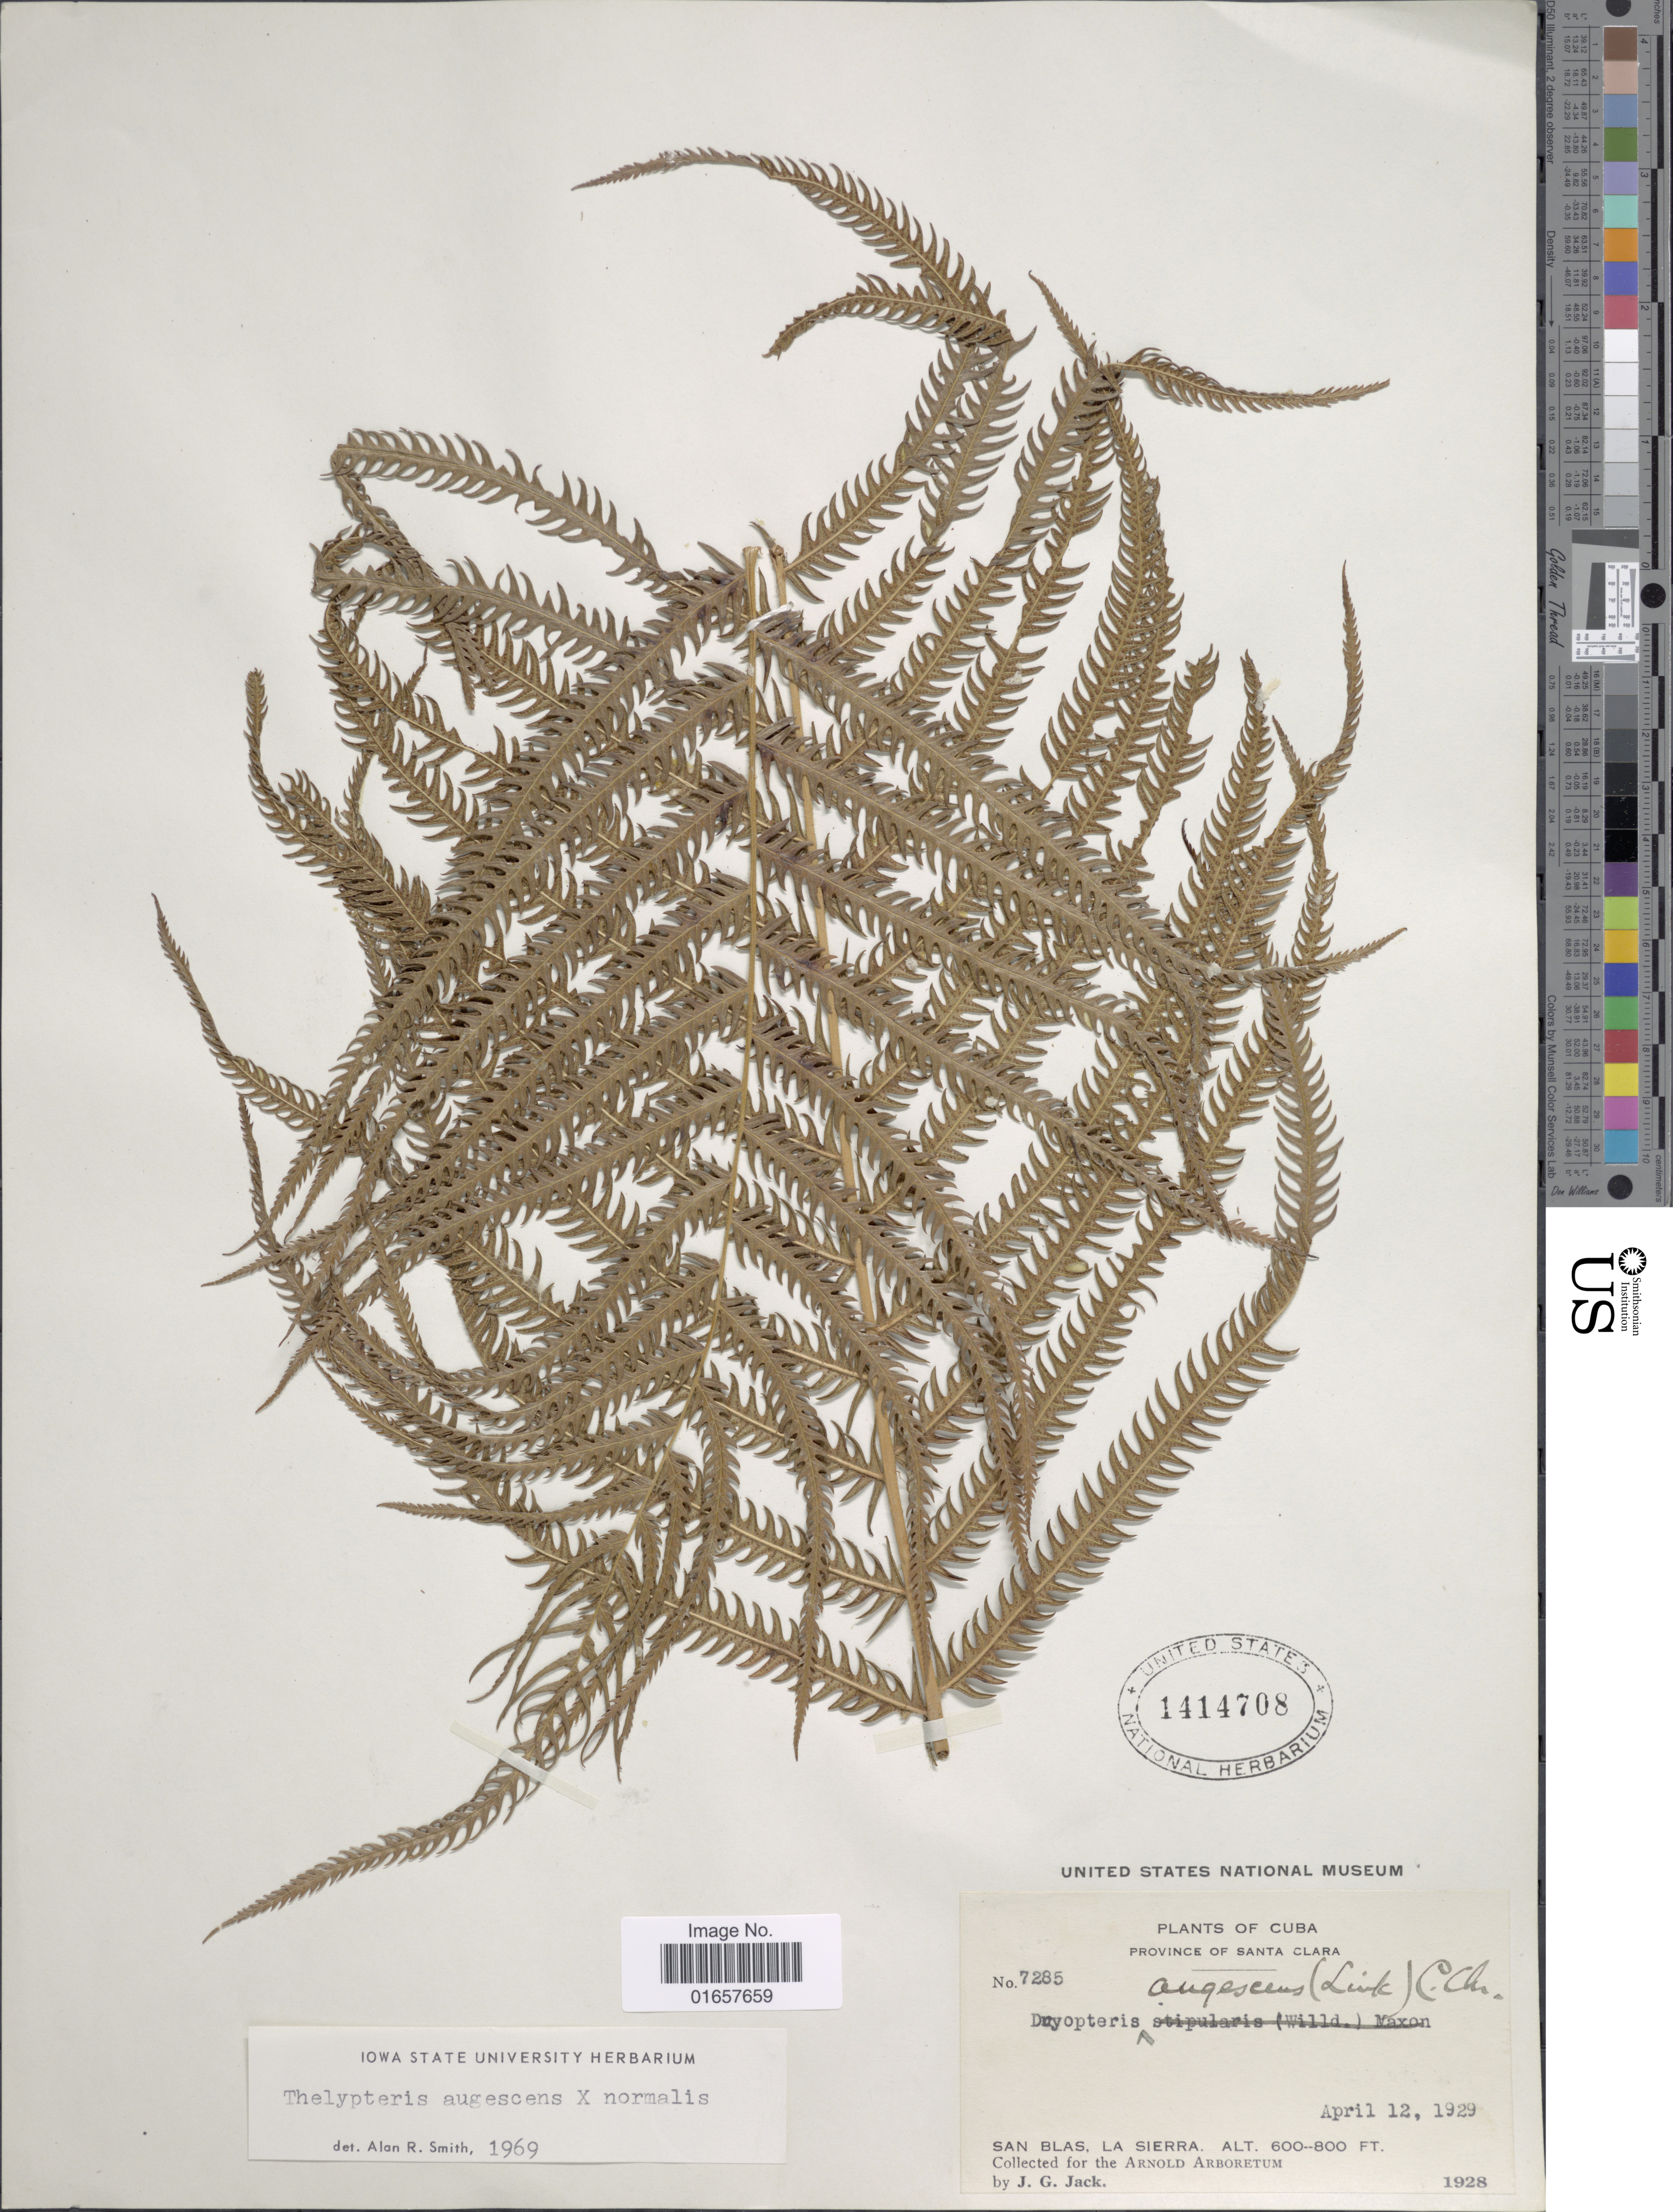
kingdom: Plantae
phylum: Tracheophyta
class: Polypodiopsida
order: Polypodiales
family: Thelypteridaceae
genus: Christella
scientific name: Christella augescens x C. normalis (C. Chr.) Holttum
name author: (Blume) Holttum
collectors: J. G. Jack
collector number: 7285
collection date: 1929-04-12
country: Cuba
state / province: Las Villas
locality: Cuba, Santa Clara, San Blas, La Sierra.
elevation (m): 183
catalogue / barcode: US 1414708